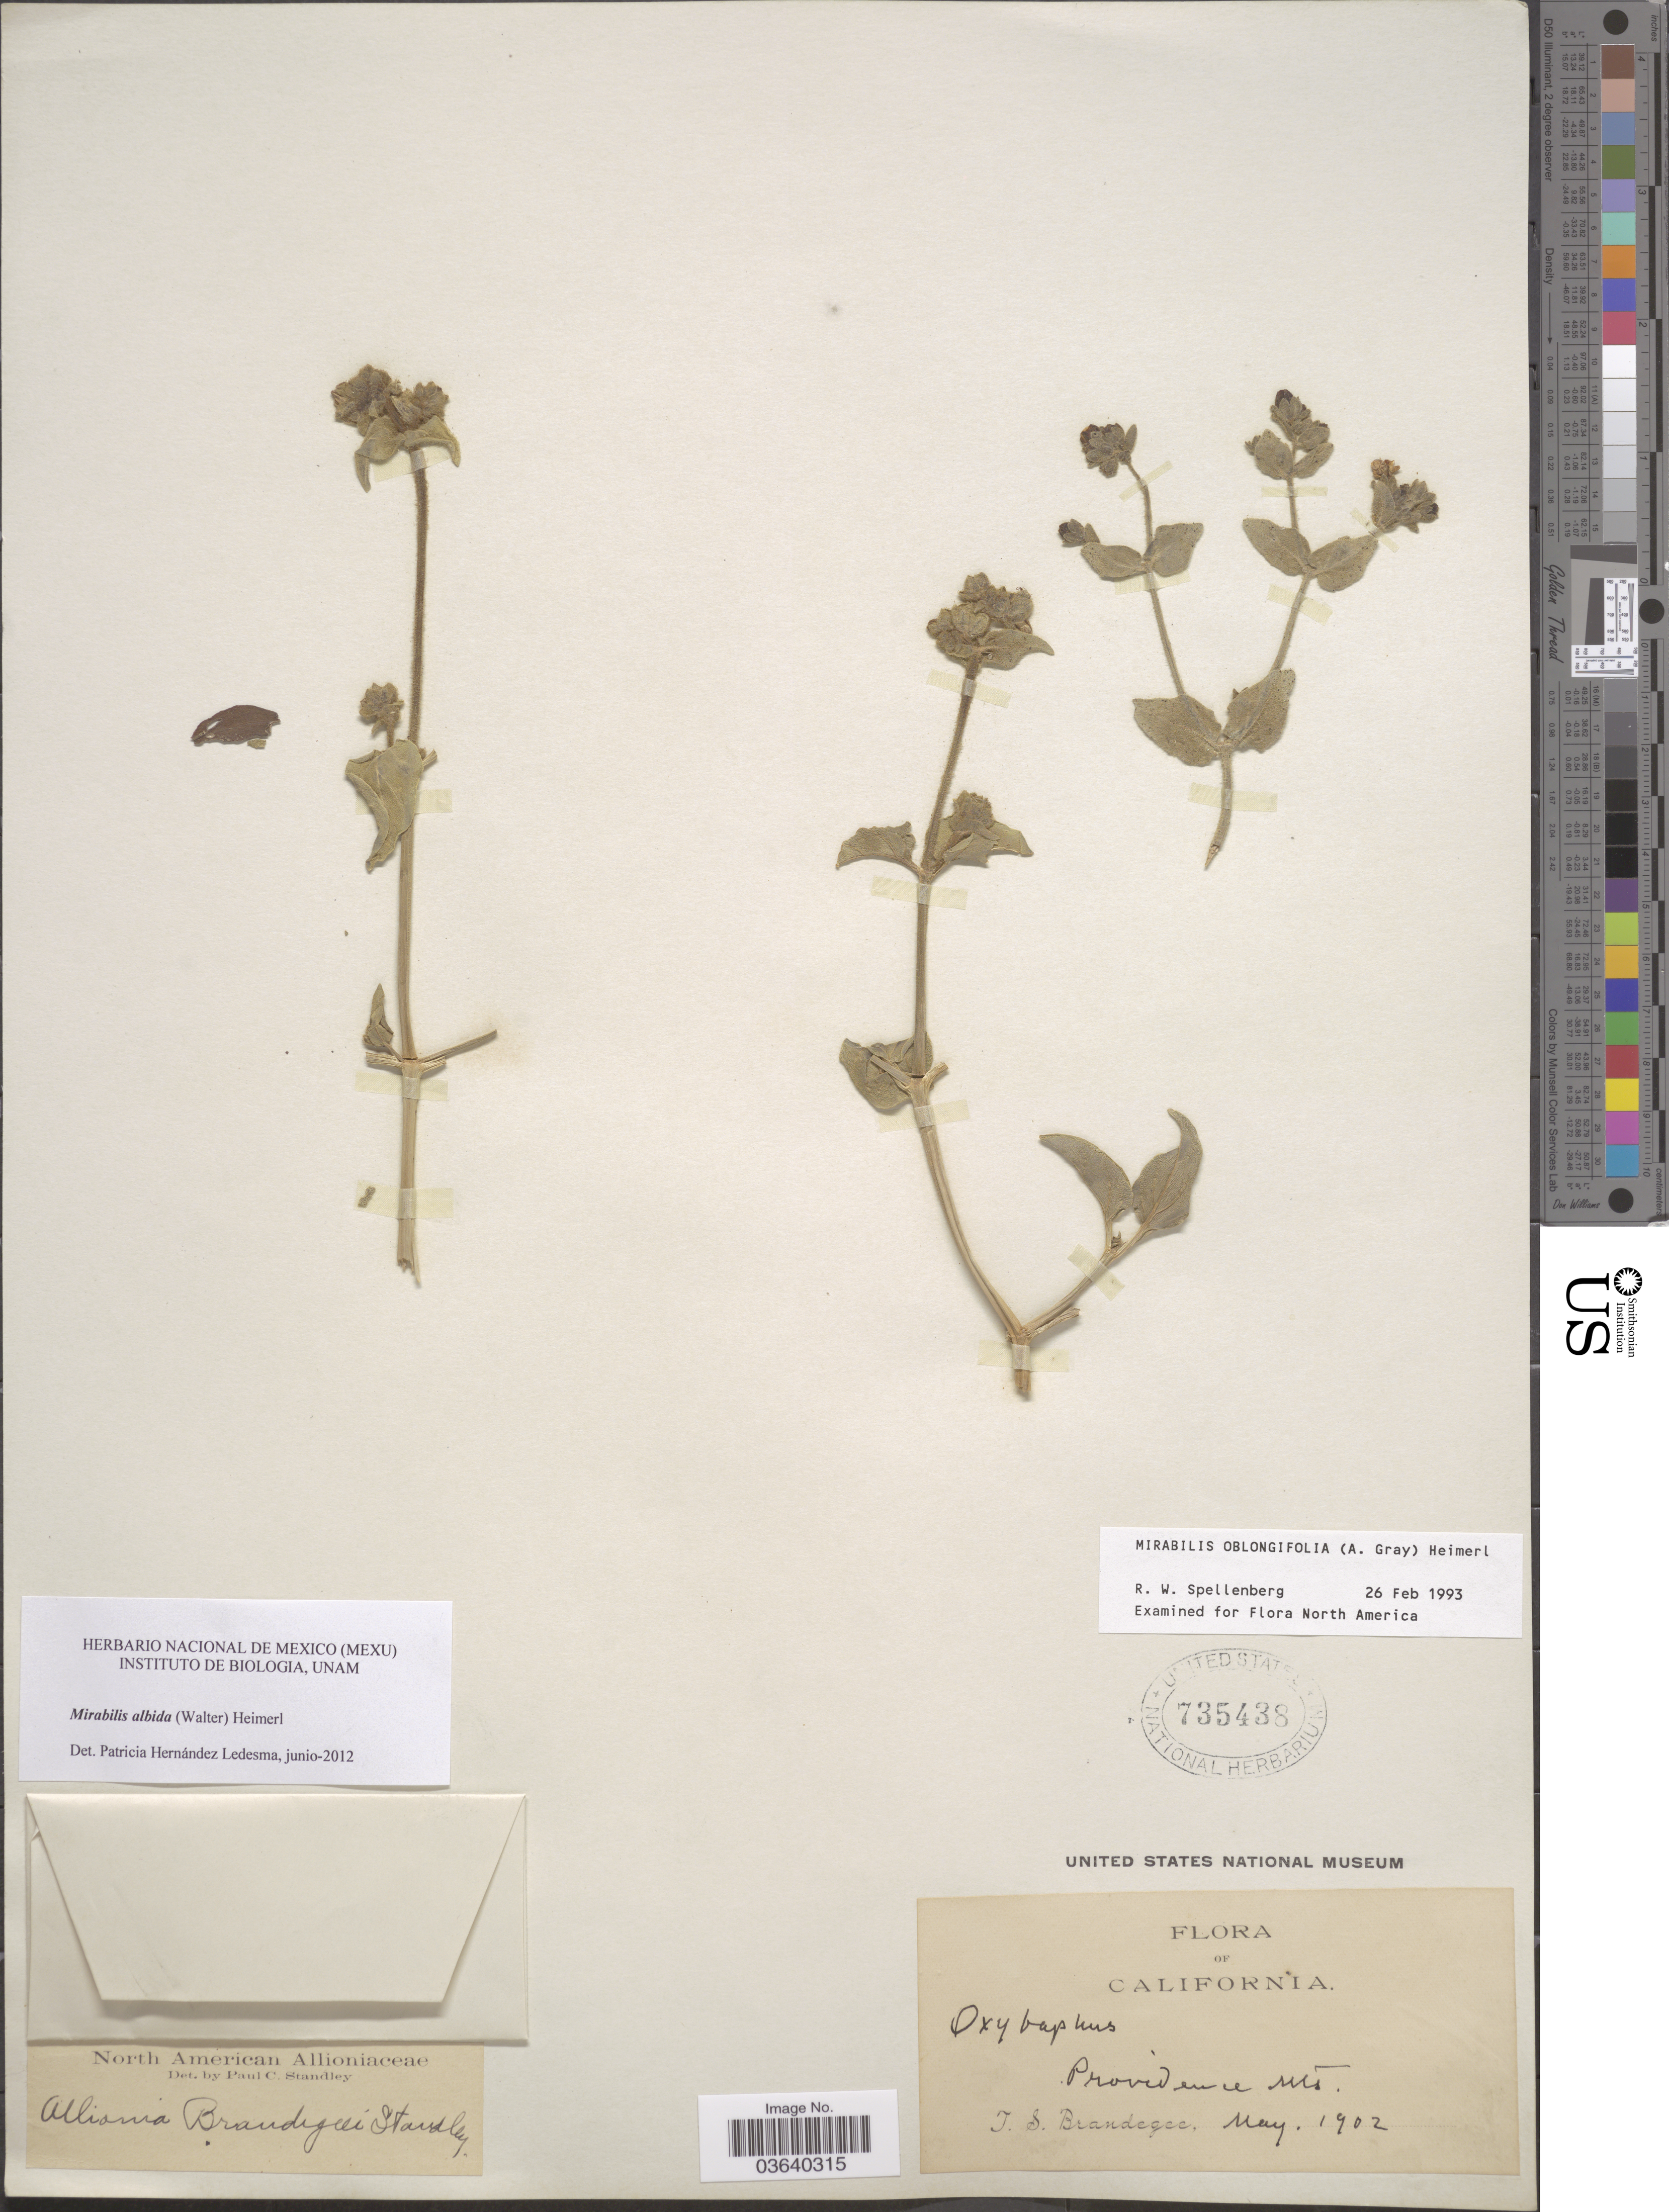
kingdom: Plantae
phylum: Tracheophyta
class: Magnoliopsida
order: Caryophyllales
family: Nyctaginaceae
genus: Mirabilis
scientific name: Mirabilis albida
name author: (Walter) Heimerl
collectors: T. S. Brandegee (herbarium)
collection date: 1902-05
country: United States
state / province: California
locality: Providence Mts.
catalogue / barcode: US 735438